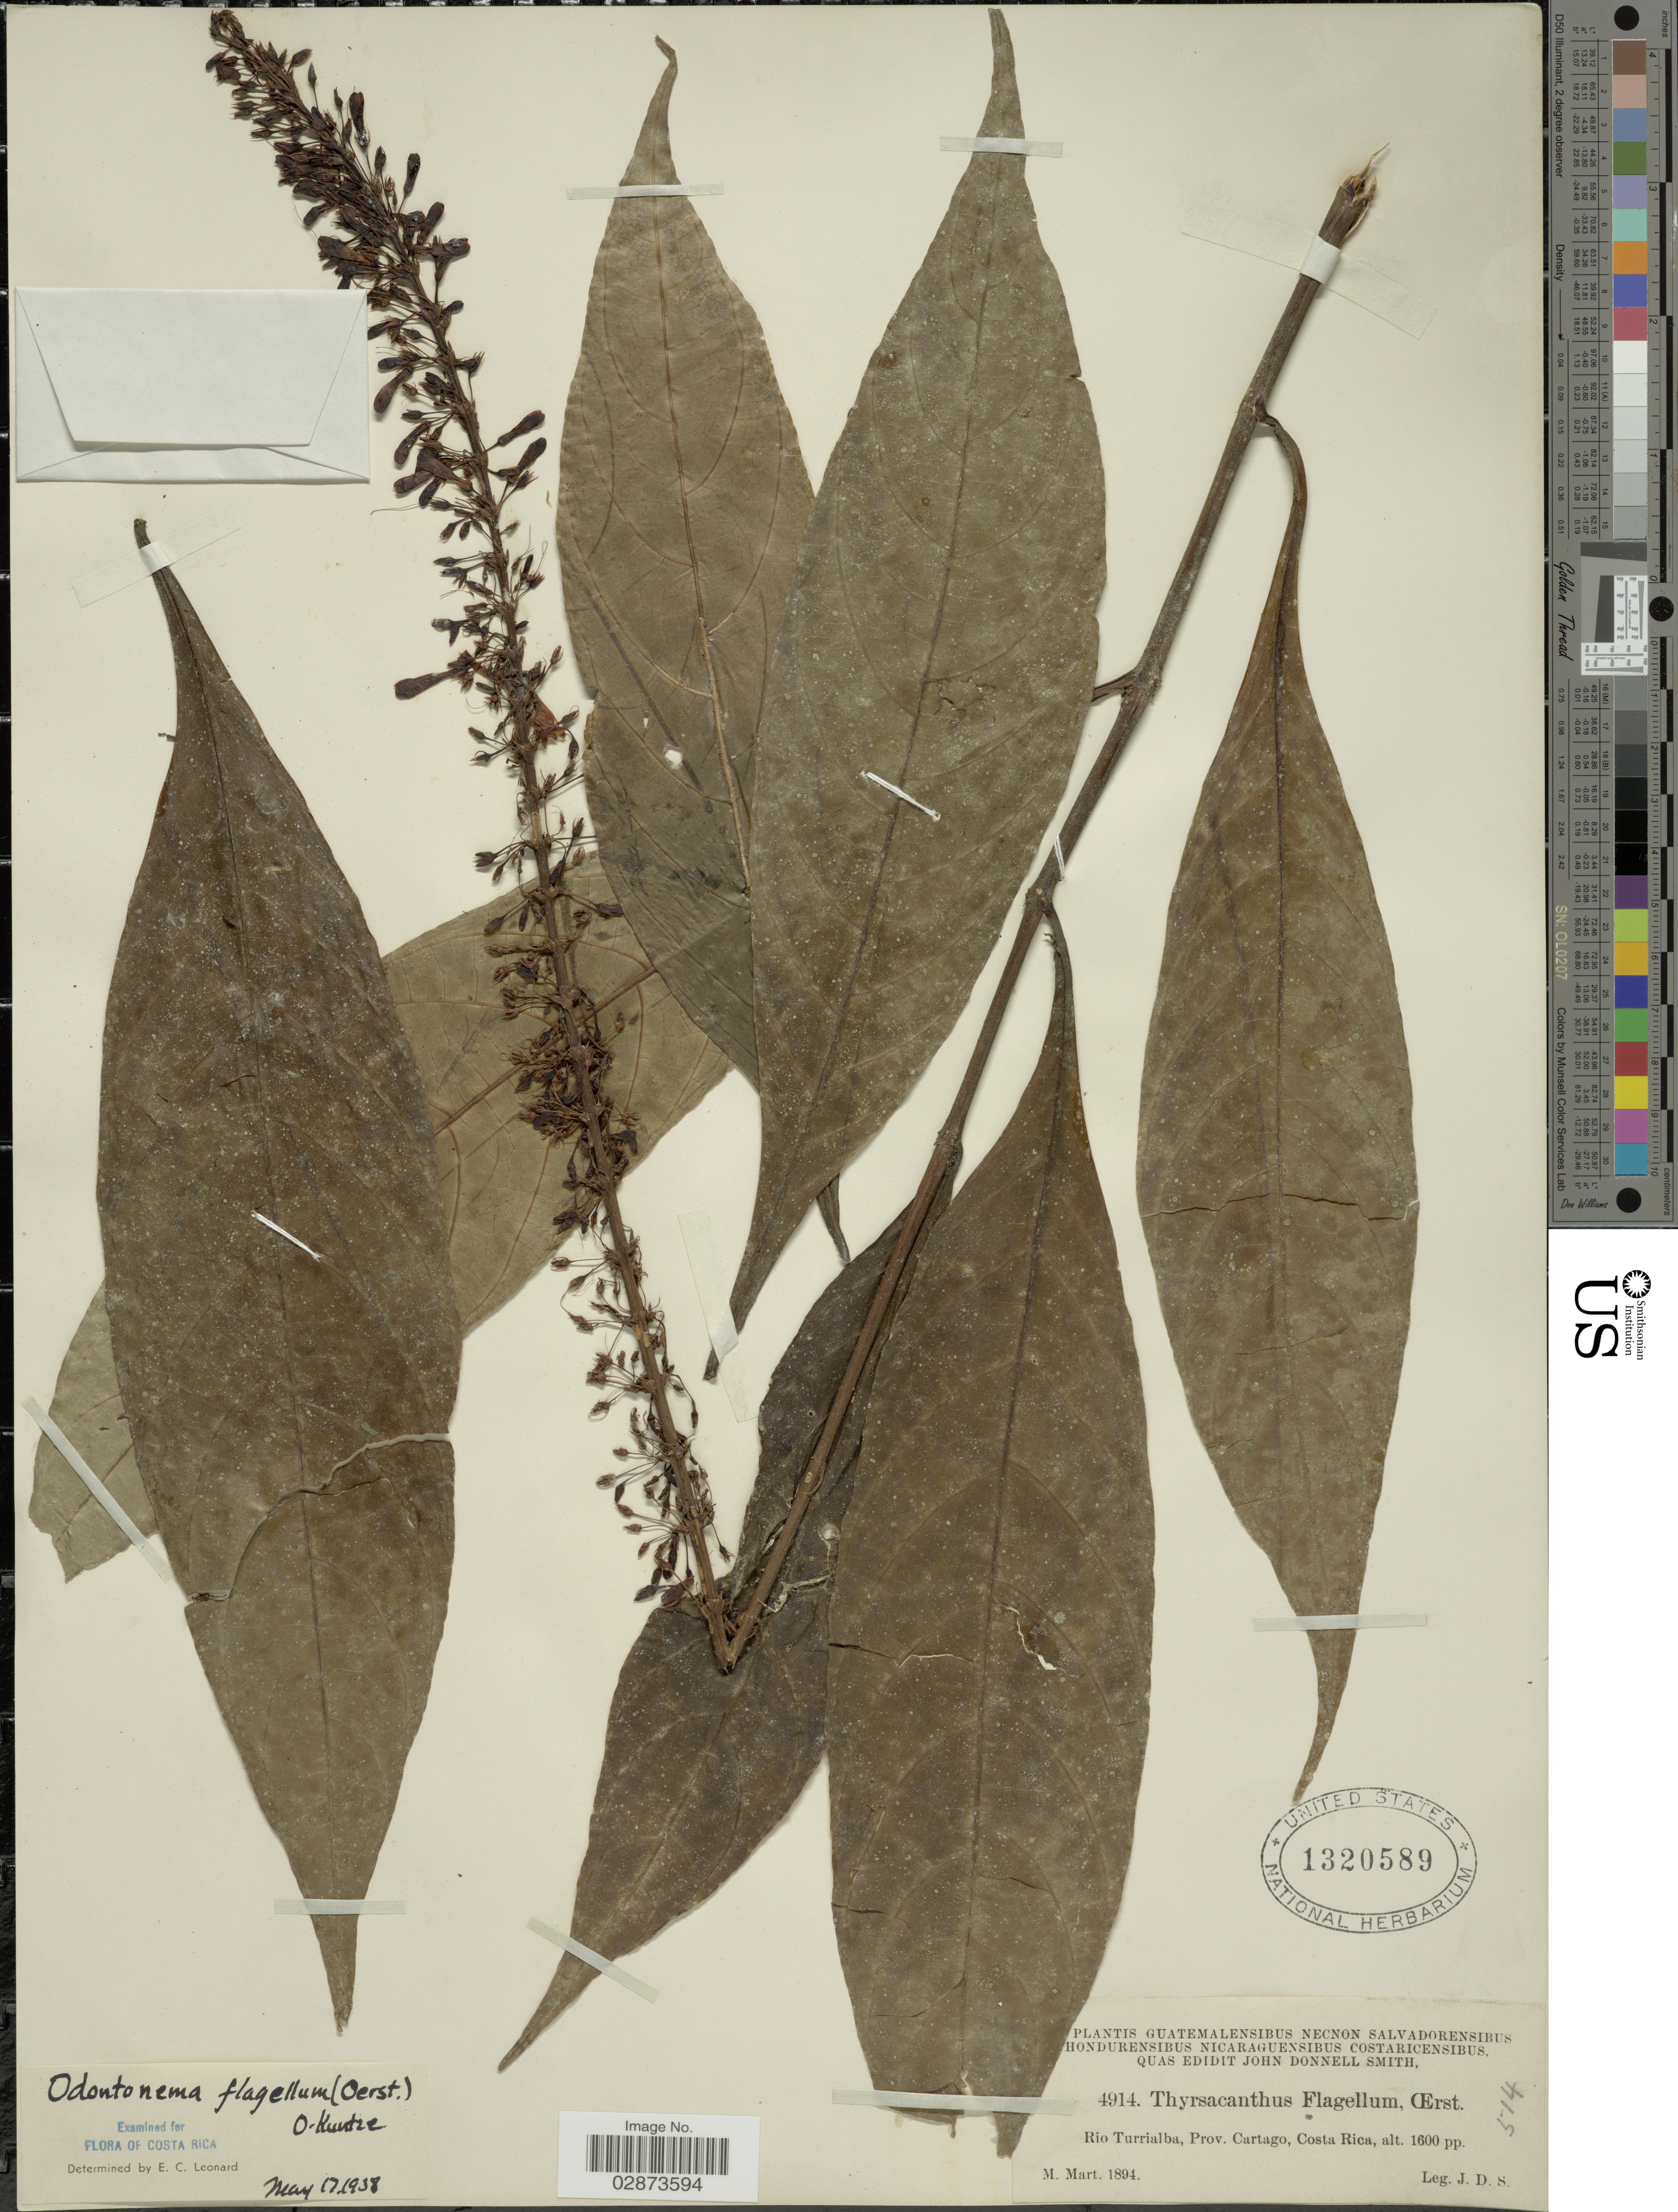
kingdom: Plantae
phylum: Tracheophyta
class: Magnoliopsida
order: Lamiales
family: Acanthaceae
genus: Odontonema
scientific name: Odontonema tubaeforme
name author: (Bertol.) Kuntze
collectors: J. Donnell Smith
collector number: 4914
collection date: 1894-03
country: Costa Rica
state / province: Cartago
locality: Rio Turrialba, Prov. Cartago.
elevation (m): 488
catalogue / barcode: US 1320589